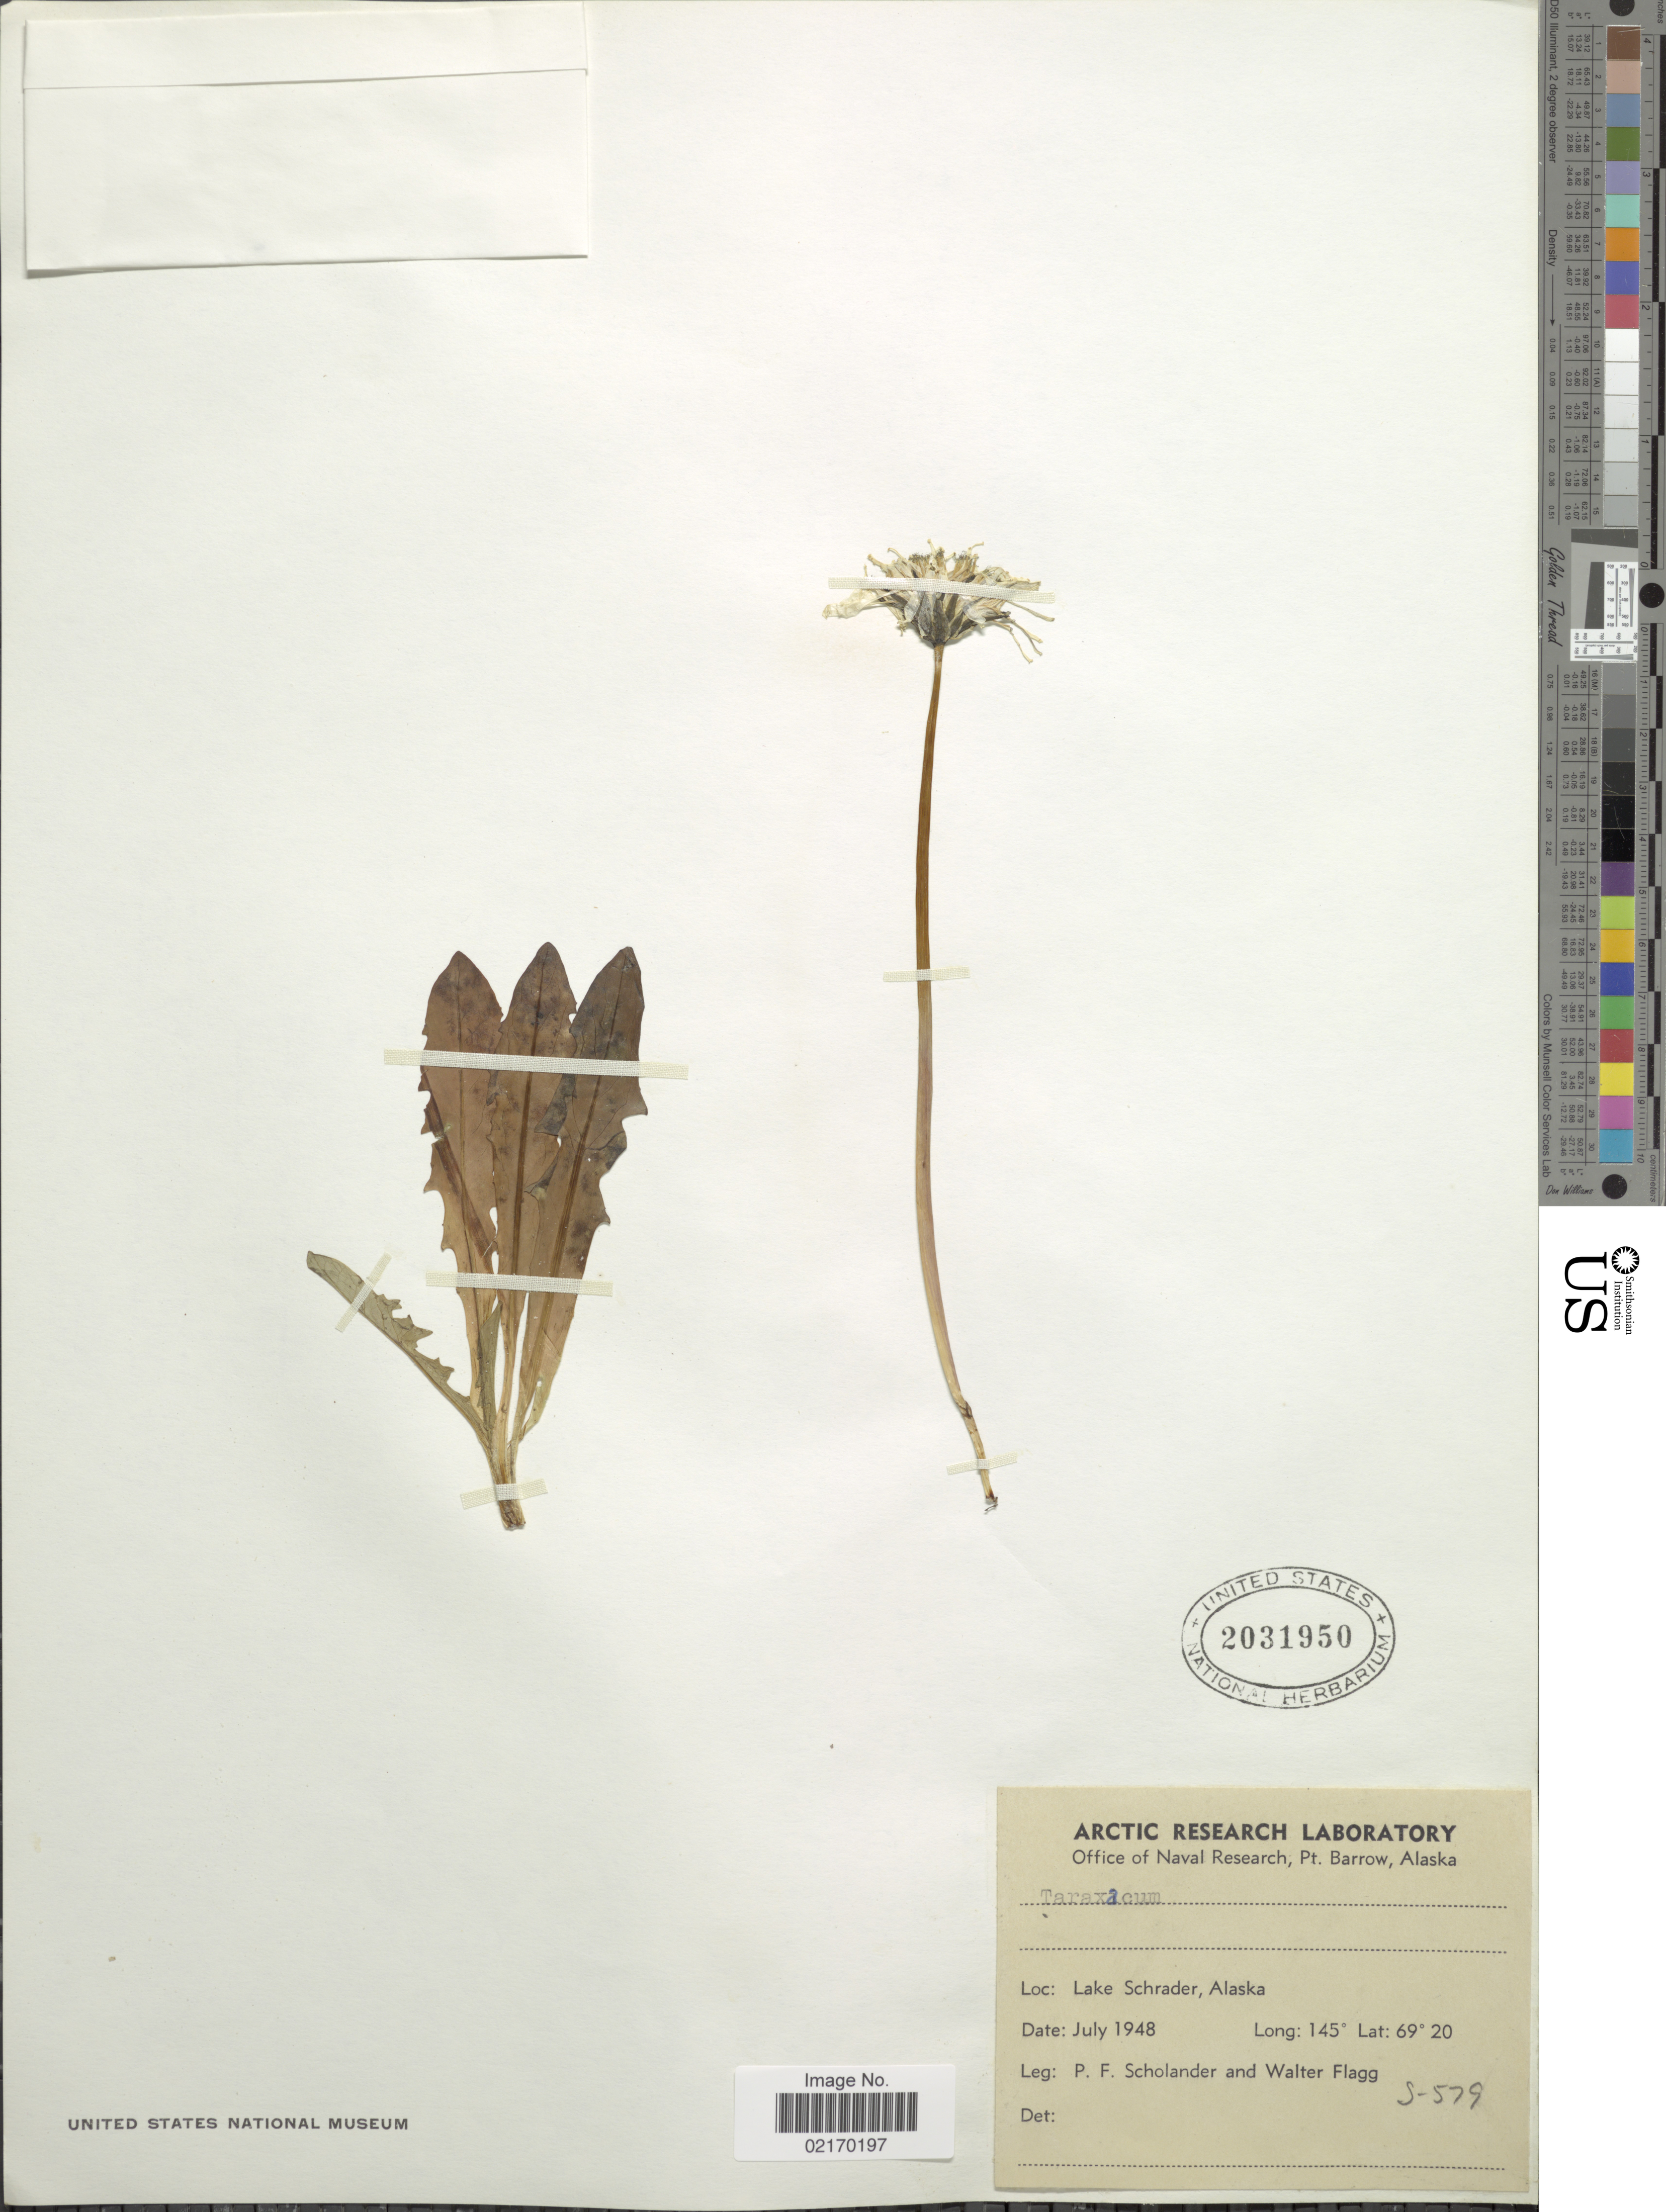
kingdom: Plantae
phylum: Tracheophyta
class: Magnoliopsida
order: Asterales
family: Asteraceae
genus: Taraxacum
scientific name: Taraxacum sp.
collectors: P. Scholander & W. Flagg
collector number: S-579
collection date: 1948-07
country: United States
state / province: Alaska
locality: Lake Schrader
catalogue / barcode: US 2031950